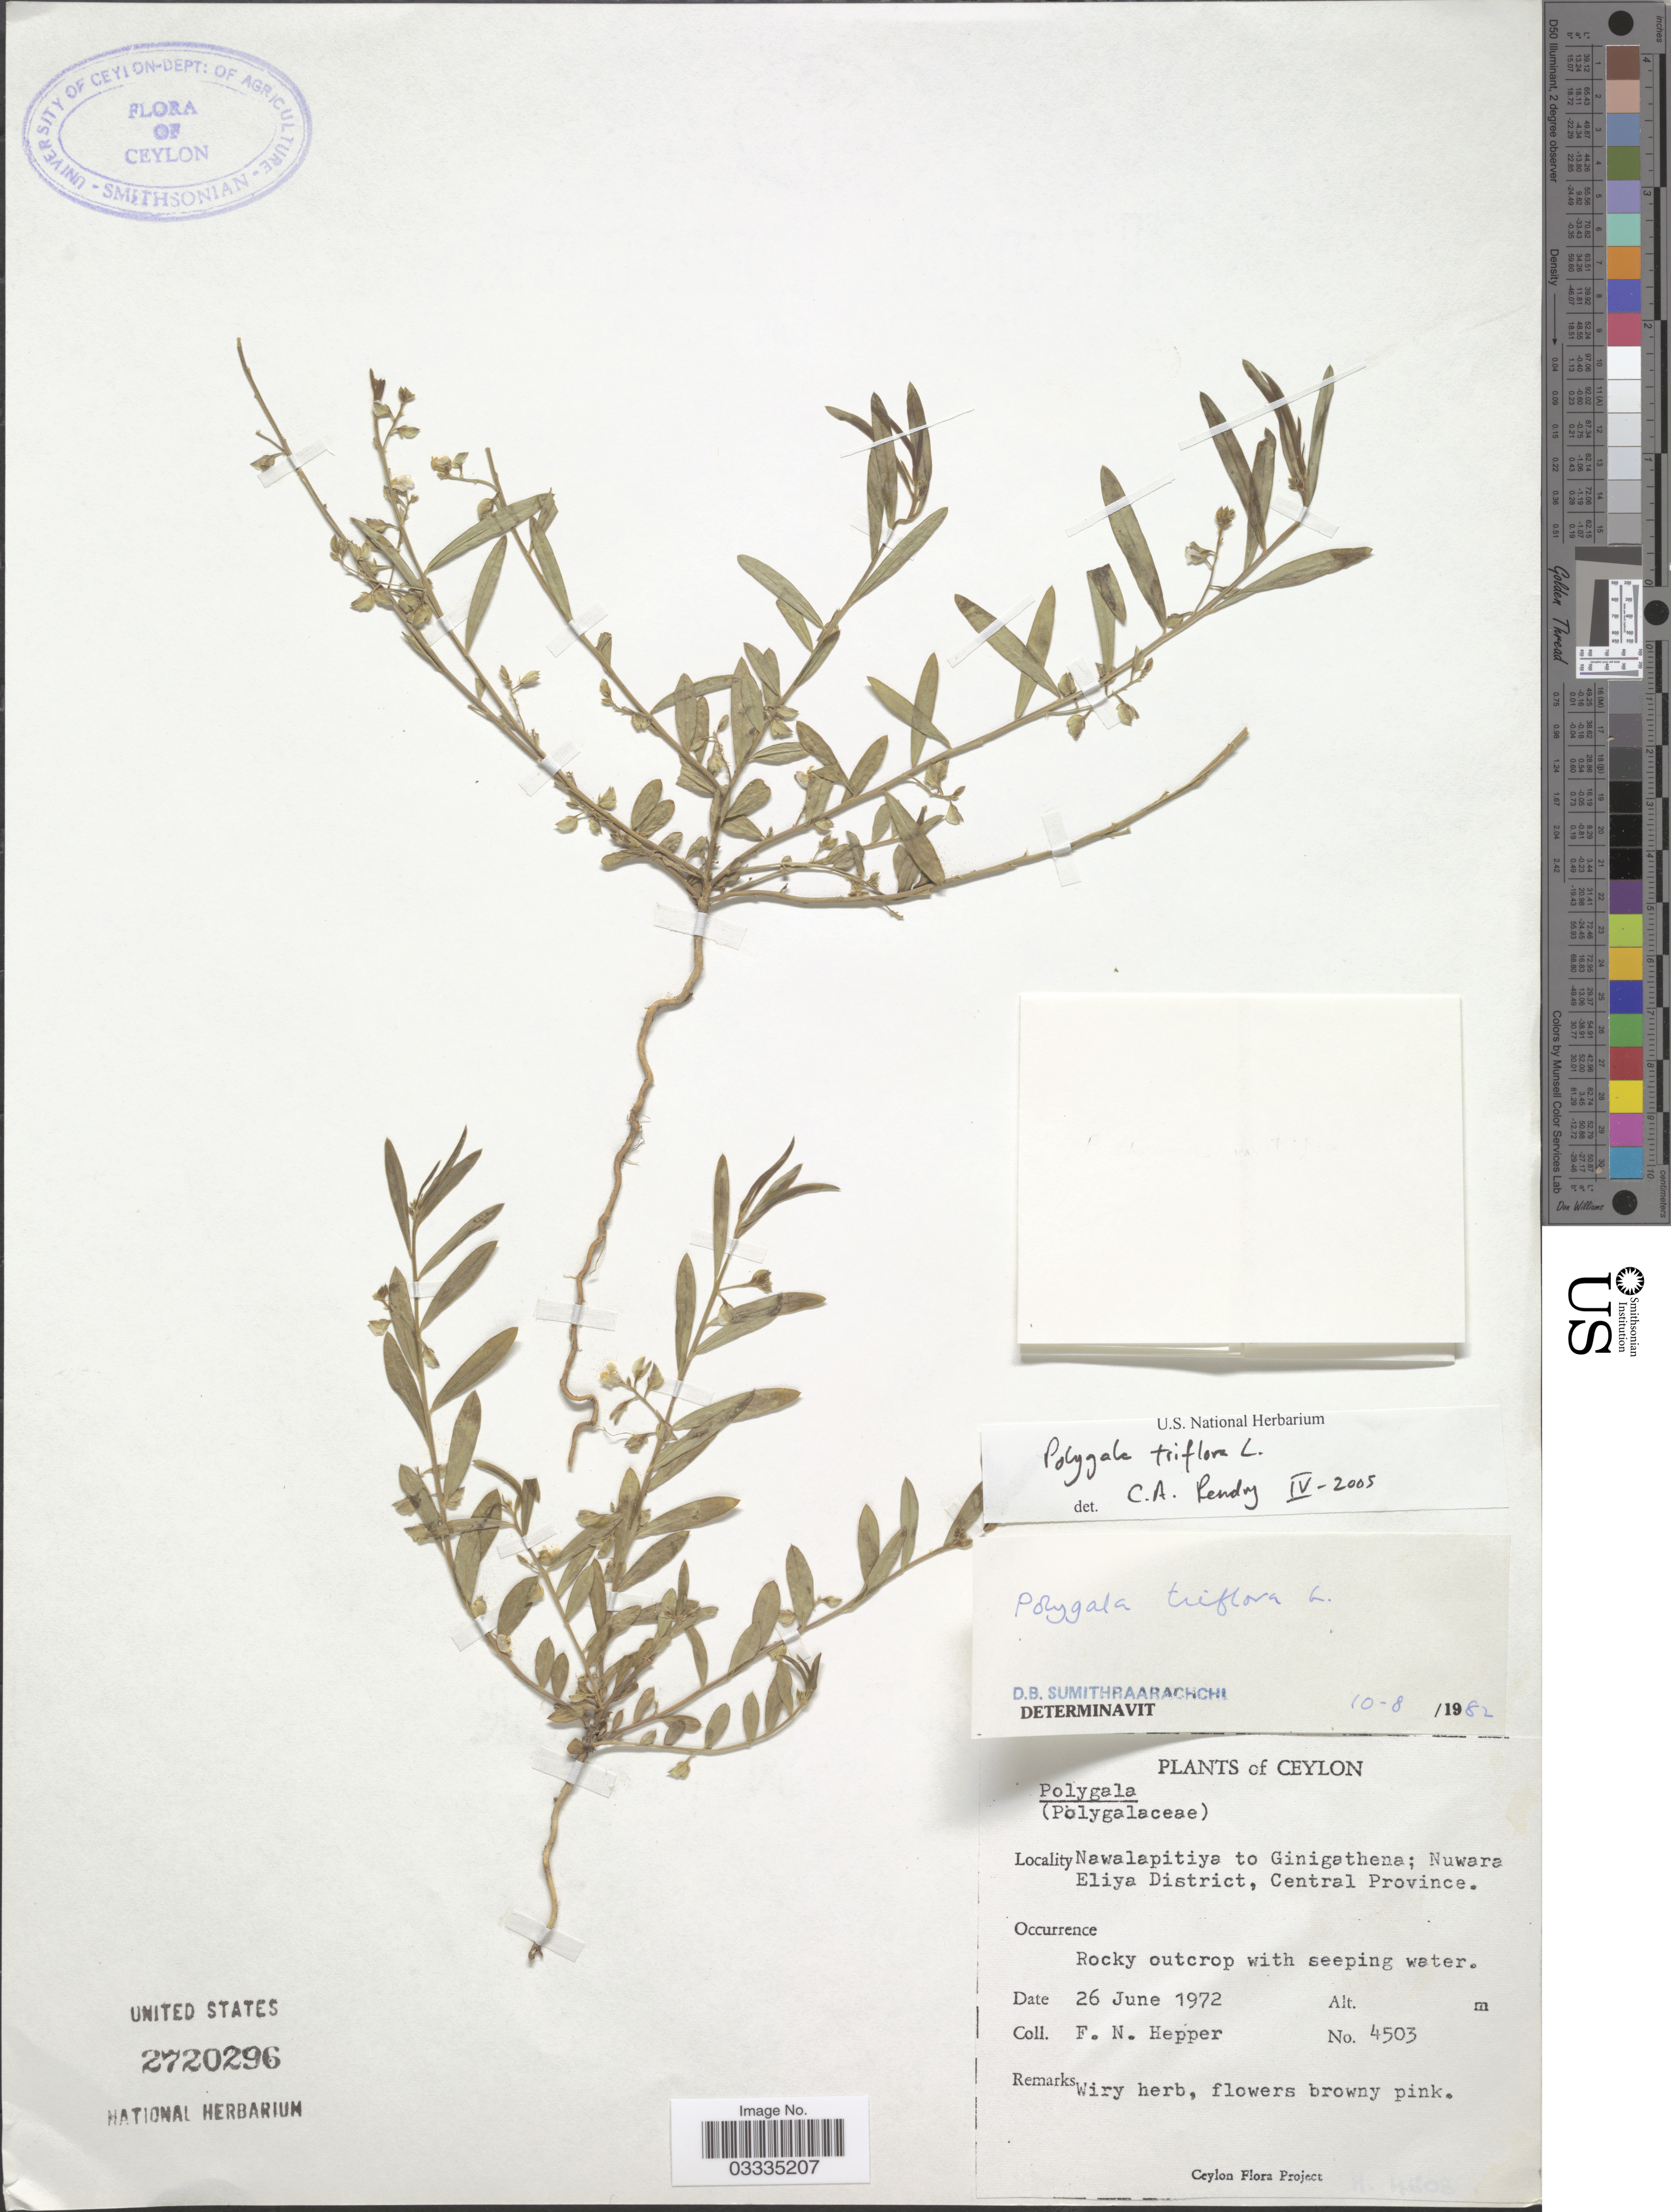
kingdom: Plantae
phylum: Tracheophyta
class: Magnoliopsida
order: Fabales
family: Polygalaceae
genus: Polygala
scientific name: Polygala triflora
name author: L.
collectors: F. Hepper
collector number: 4503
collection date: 1972-06-26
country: Sri Lanka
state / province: Central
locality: Ceylon. Nawalapitiya to Ginigathena; Nuwara Eliya District.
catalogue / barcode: US 2720296